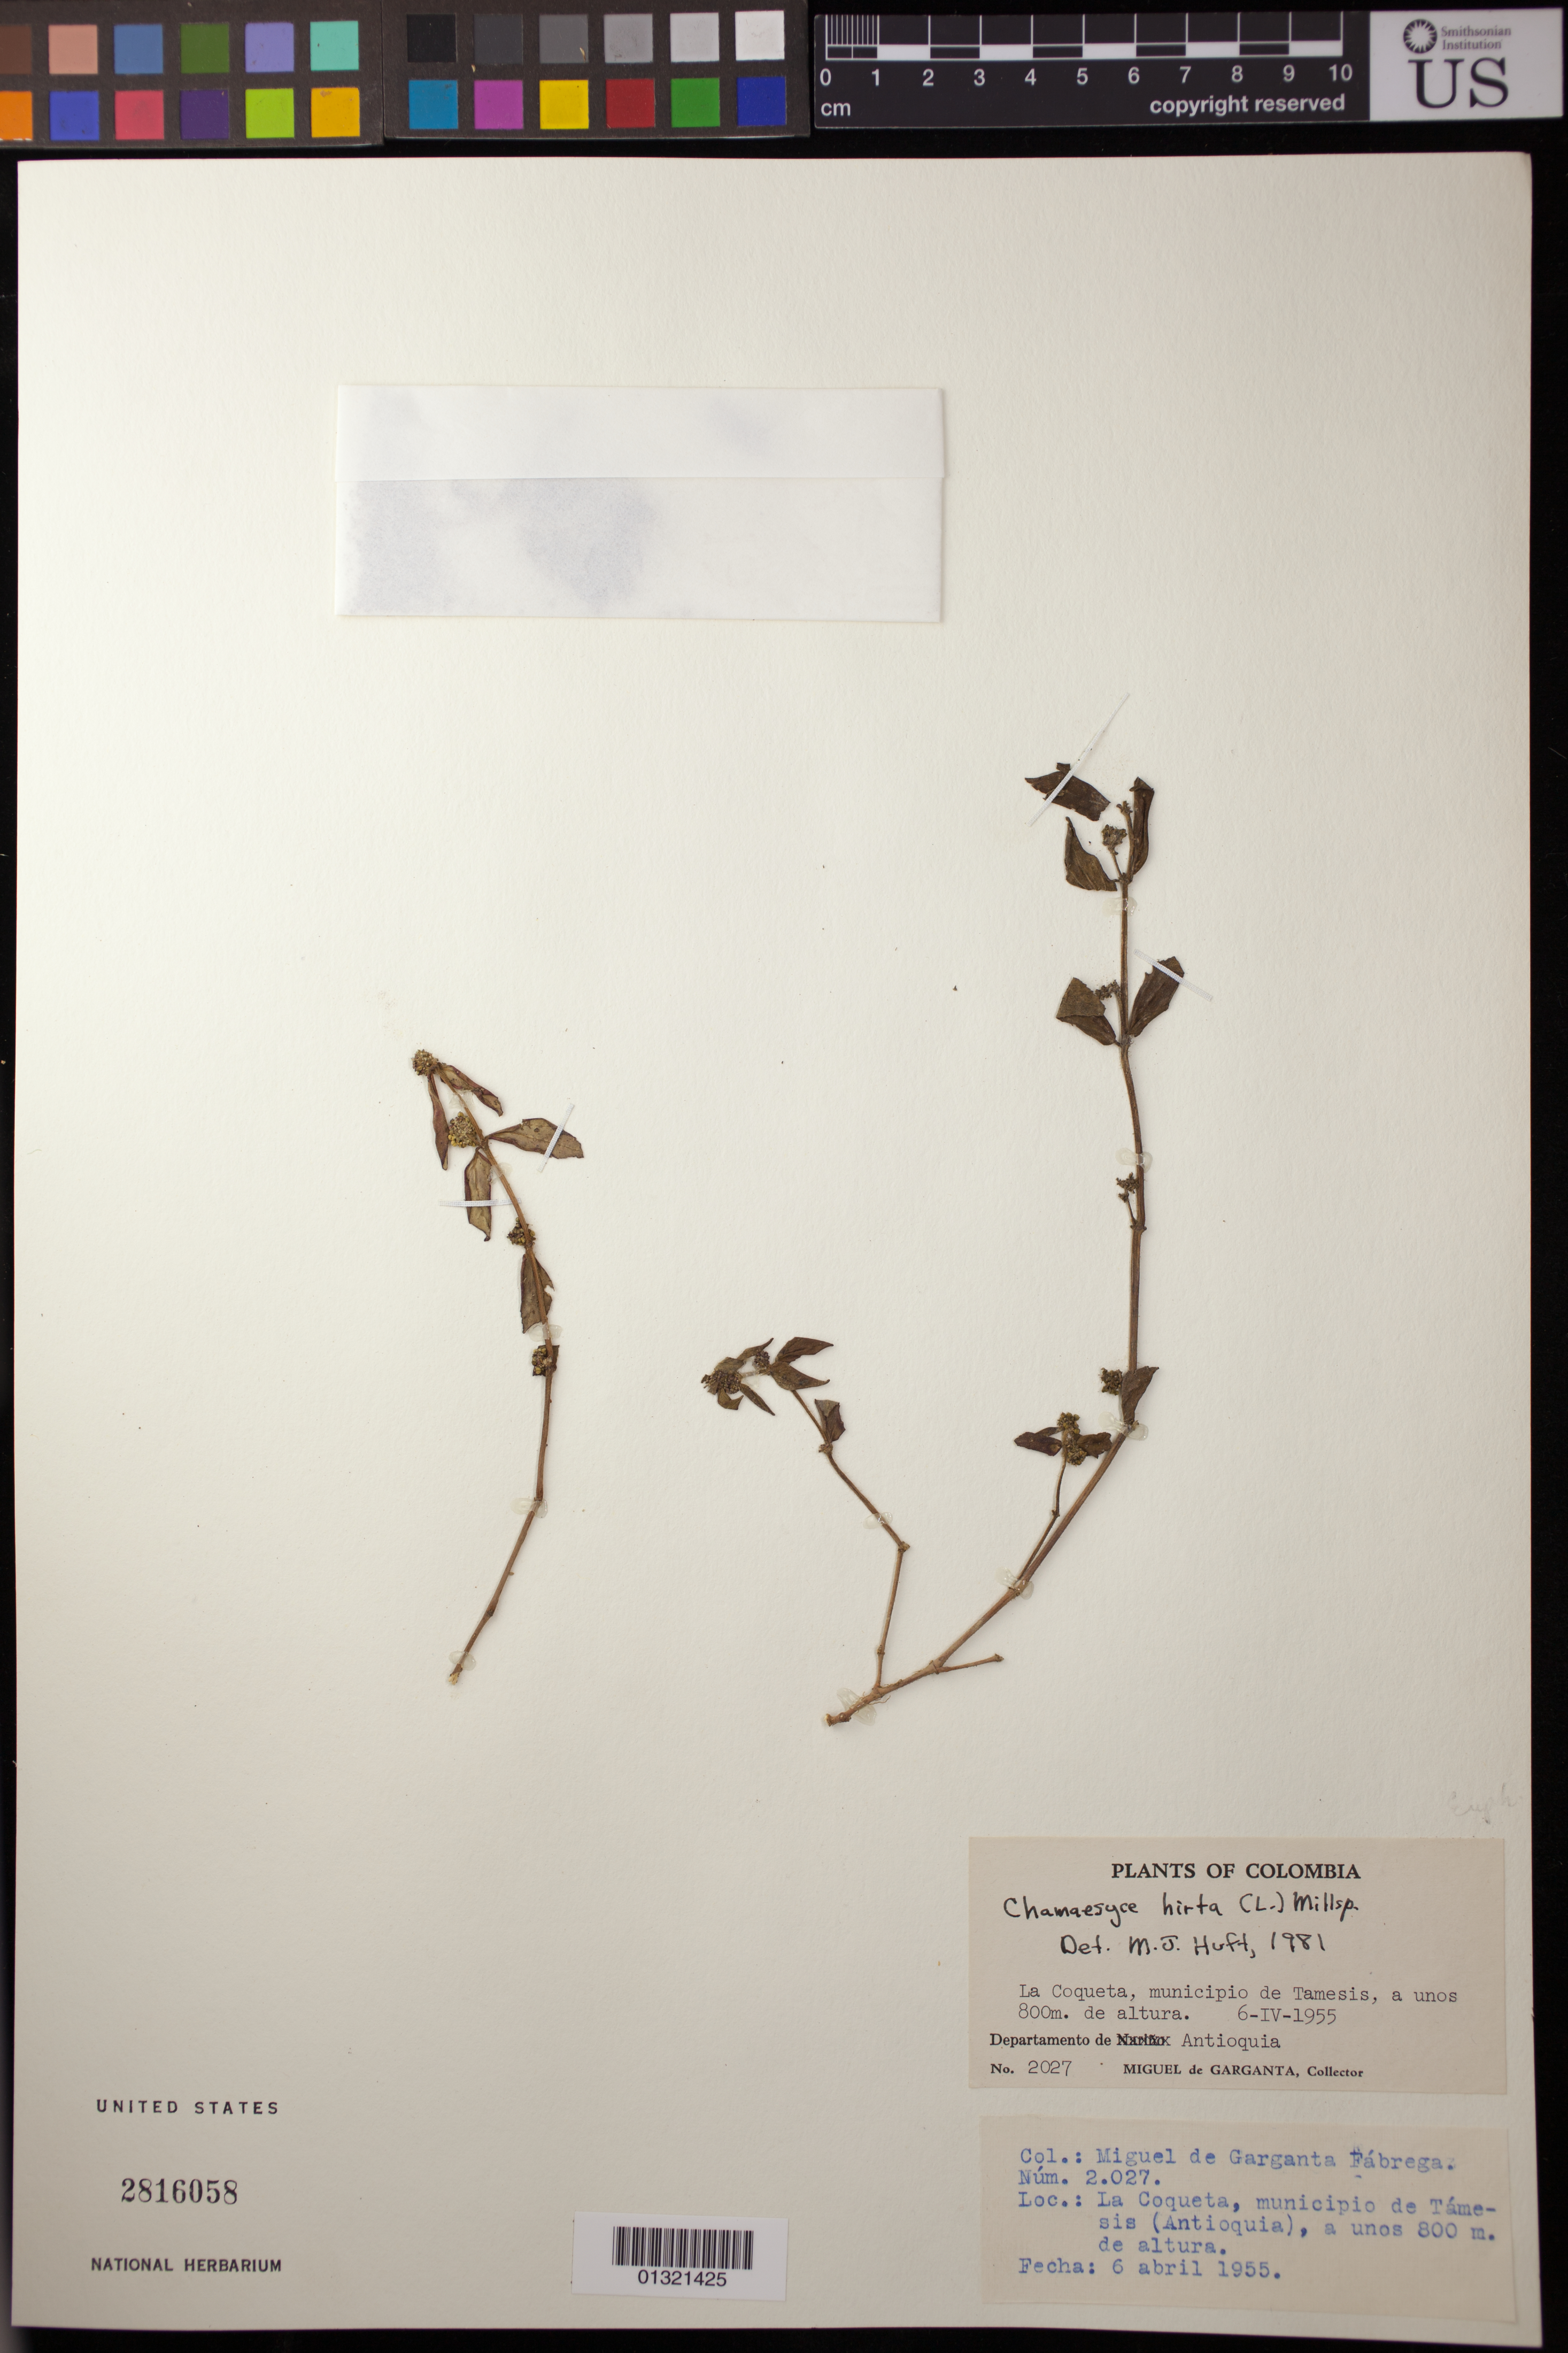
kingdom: Plantae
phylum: Tracheophyta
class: Magnoliopsida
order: Malpighiales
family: Euphorbiaceae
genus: Euphorbia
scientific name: Euphorbia hirta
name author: L.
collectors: M. Garganta-Fábrega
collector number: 2027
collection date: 1955-04-06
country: Colombia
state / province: Antioquia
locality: La Coqueta, municipo de Támesis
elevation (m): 800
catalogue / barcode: US 2816058